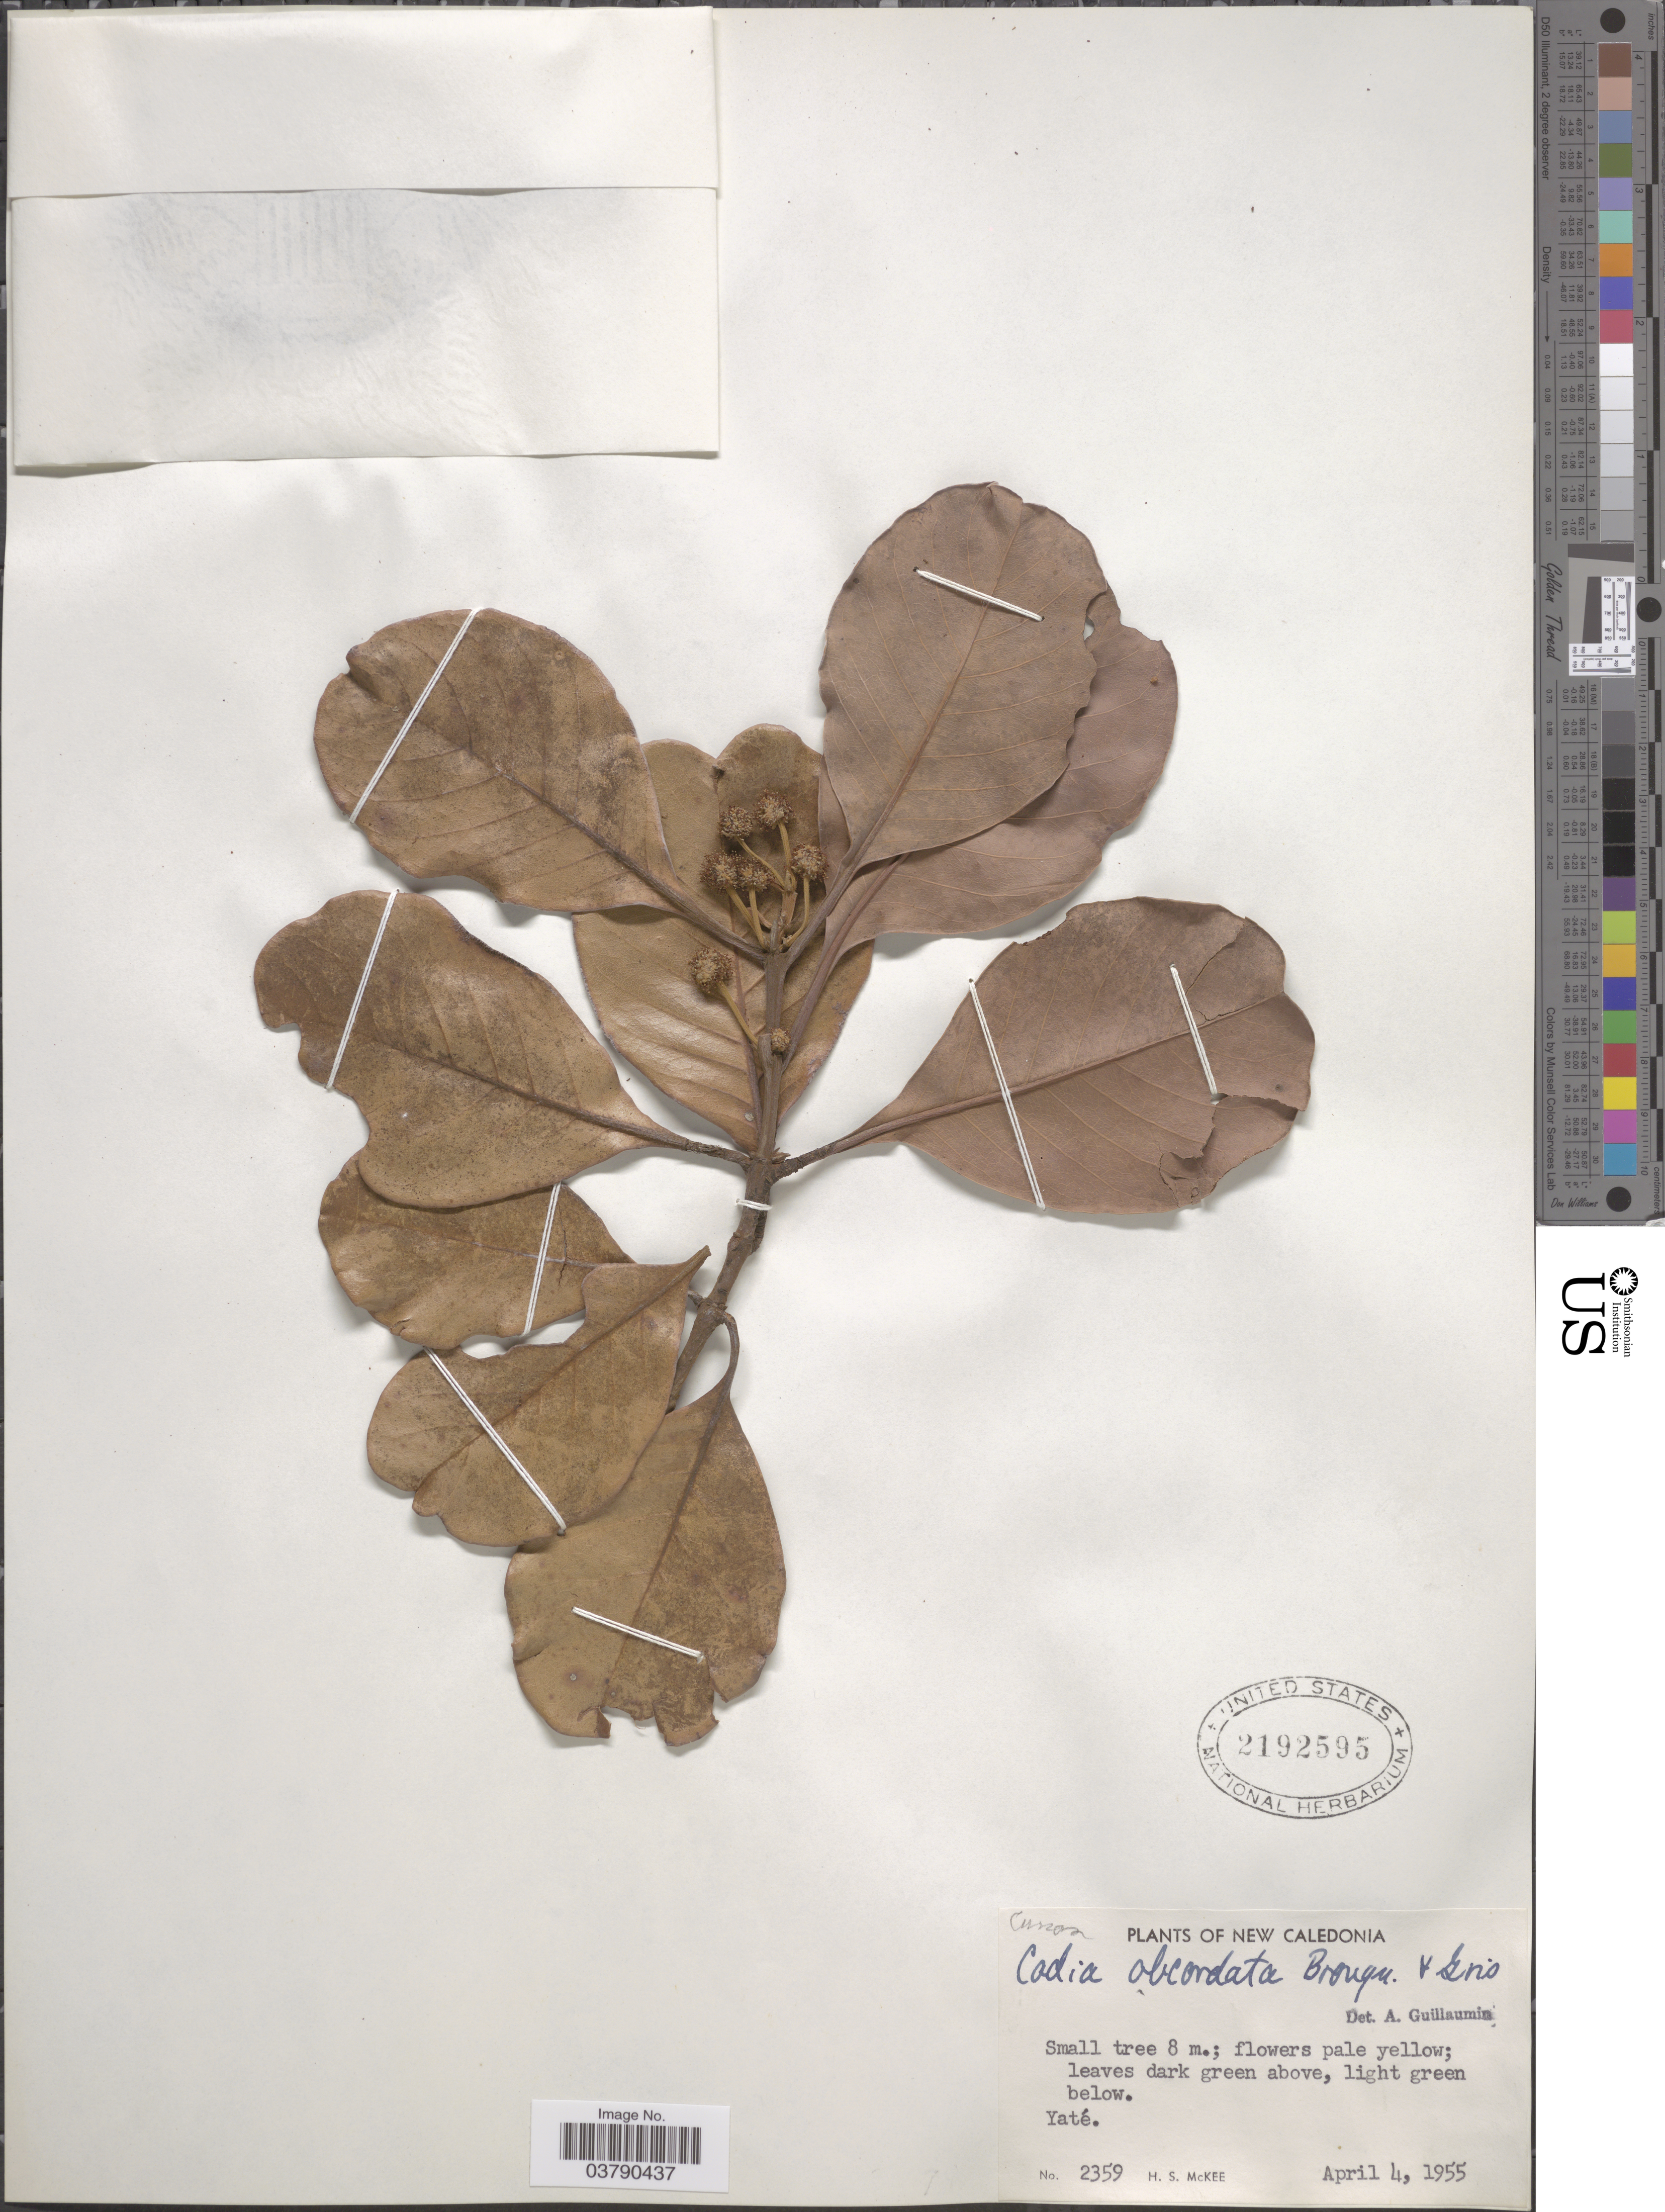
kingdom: Plantae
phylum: Tracheophyta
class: Magnoliopsida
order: Oxalidales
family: Cunoniaceae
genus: Codia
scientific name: Codia obcordata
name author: Brongn. & Gris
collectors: H. S. McKee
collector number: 2359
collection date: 1955-04-04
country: New Caledonia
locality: Yaté.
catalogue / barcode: US 2192595